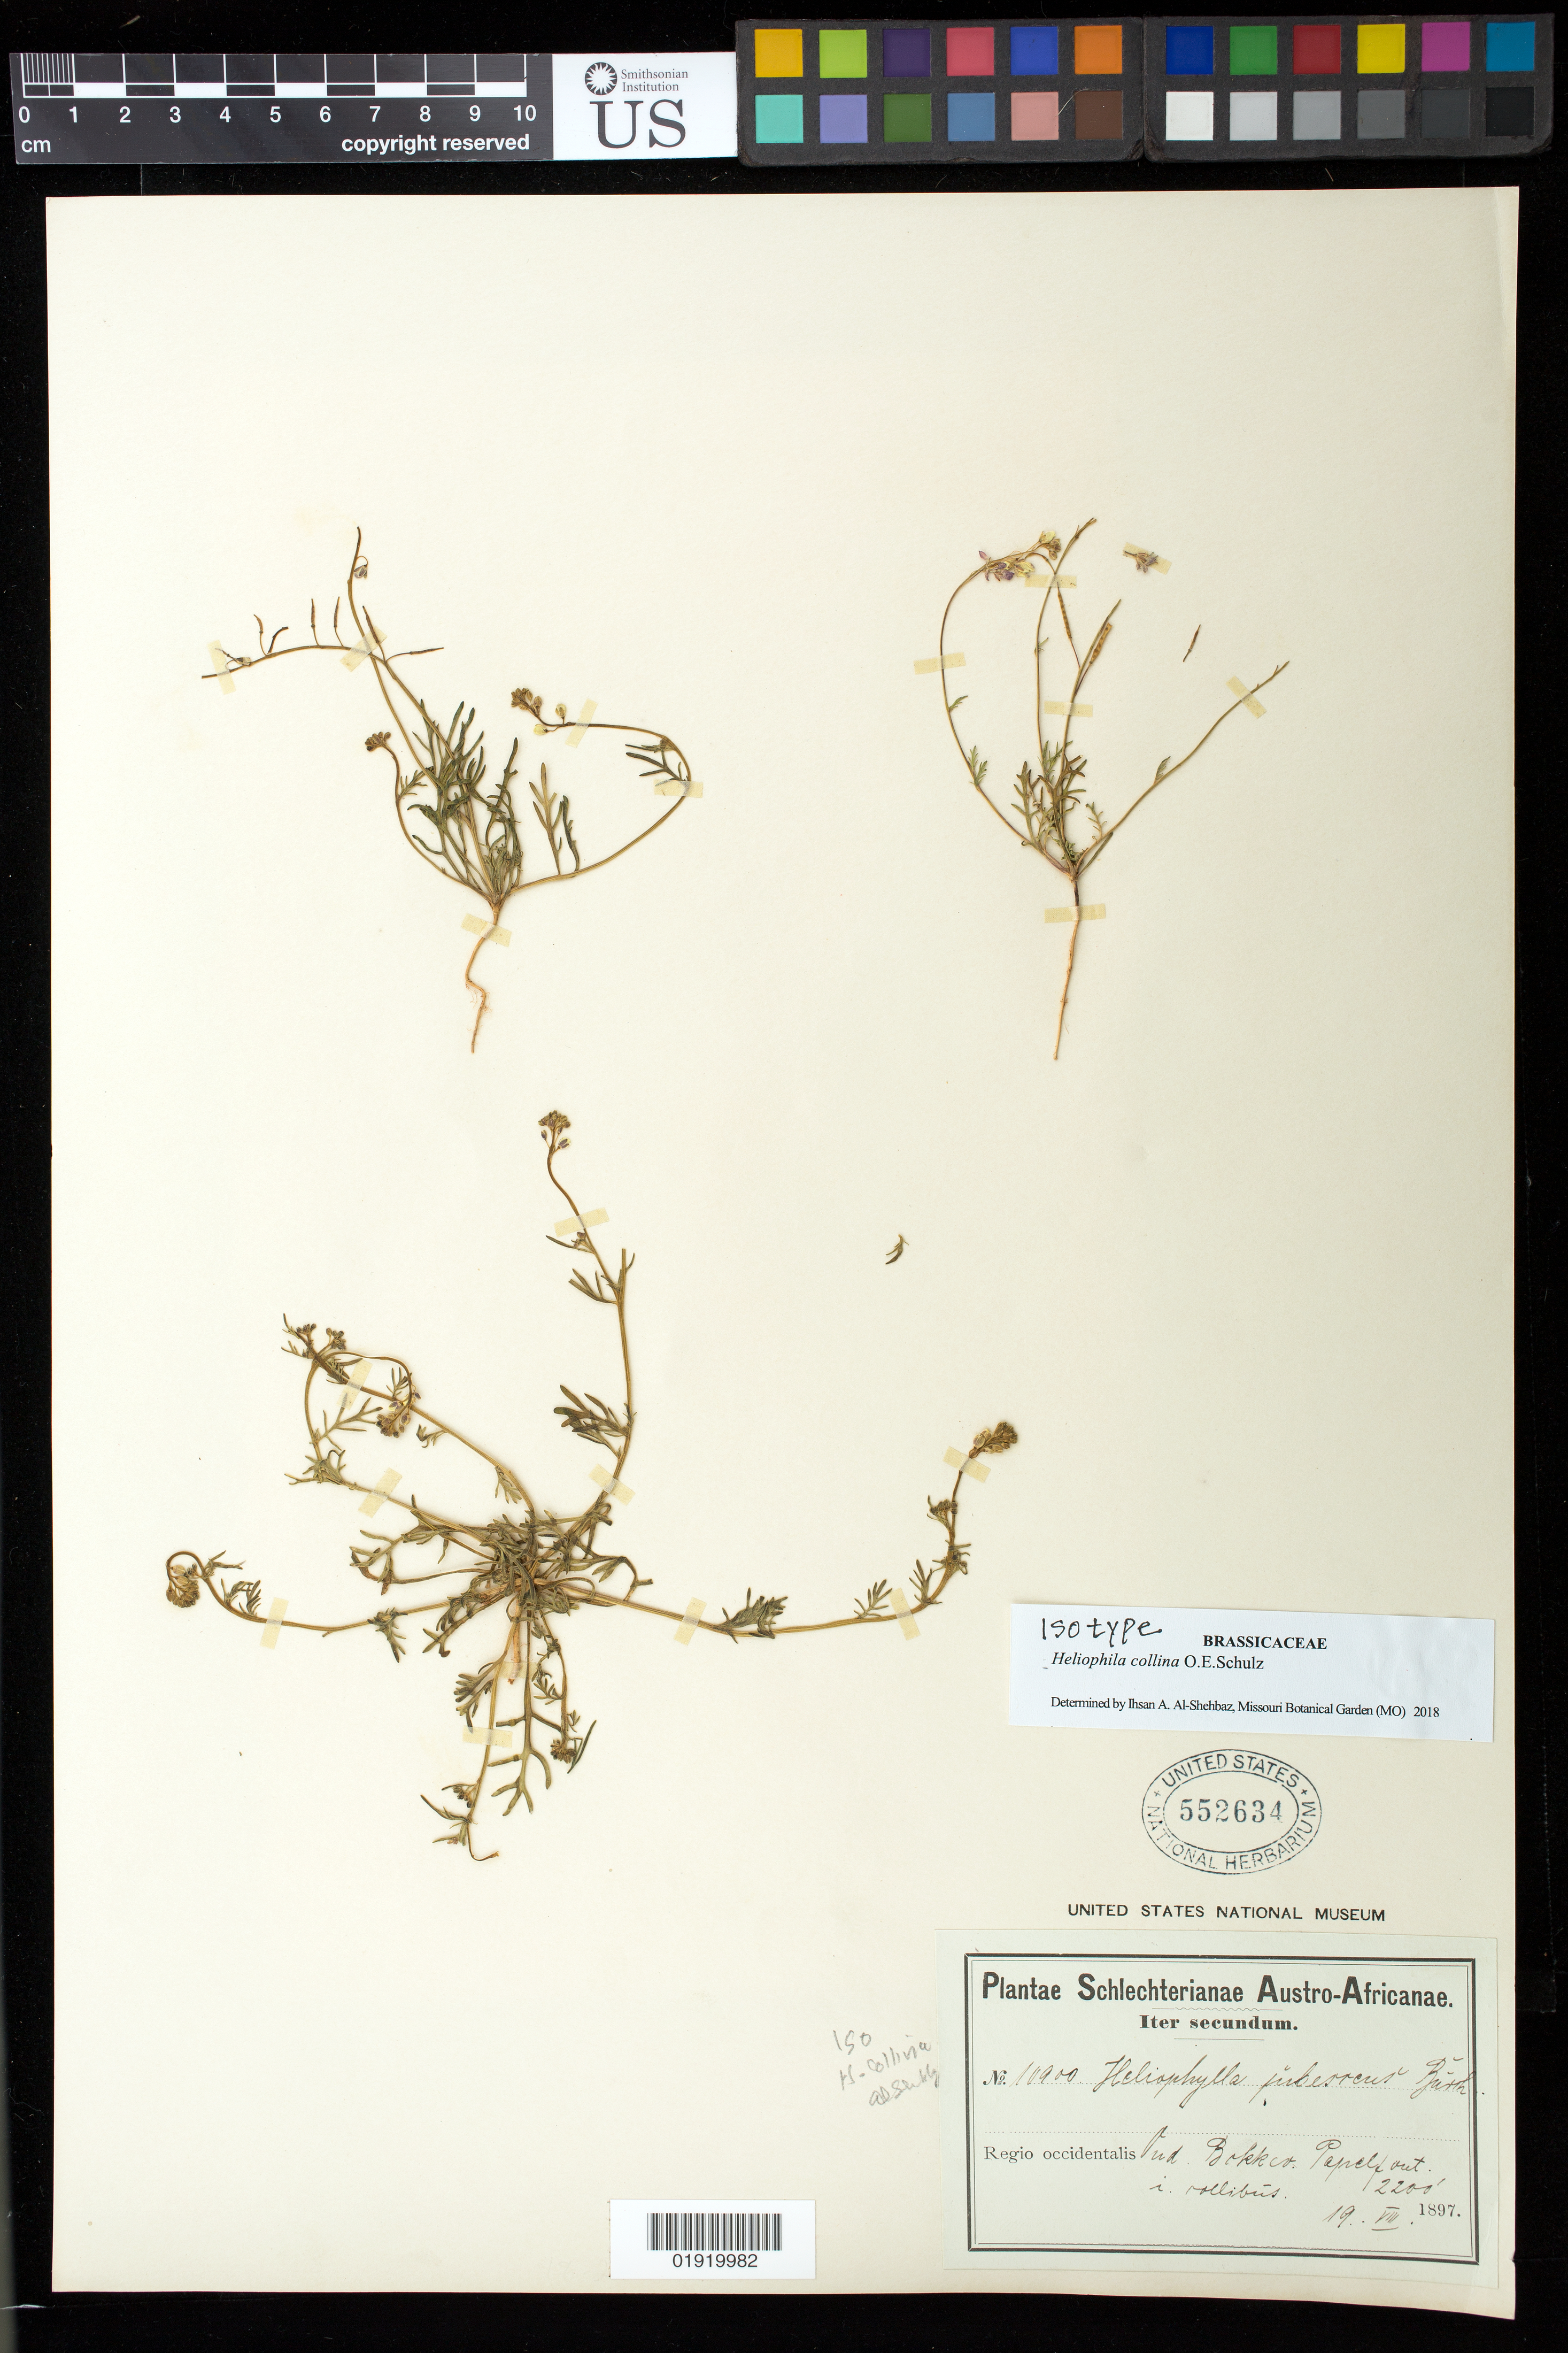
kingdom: Plantae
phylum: Tracheophyta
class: Magnoliopsida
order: Brassicales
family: Brassicaceae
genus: Heliophila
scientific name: Heliophila collina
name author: O.E. Schulz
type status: Isotype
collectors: F. R. R. Schlechter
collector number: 10900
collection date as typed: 19 Aug 1897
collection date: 1897-08-19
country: South Africa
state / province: Western Cape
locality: Ind. Bokkeveld, Pappelfontein in collibus.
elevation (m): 671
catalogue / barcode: US 552634